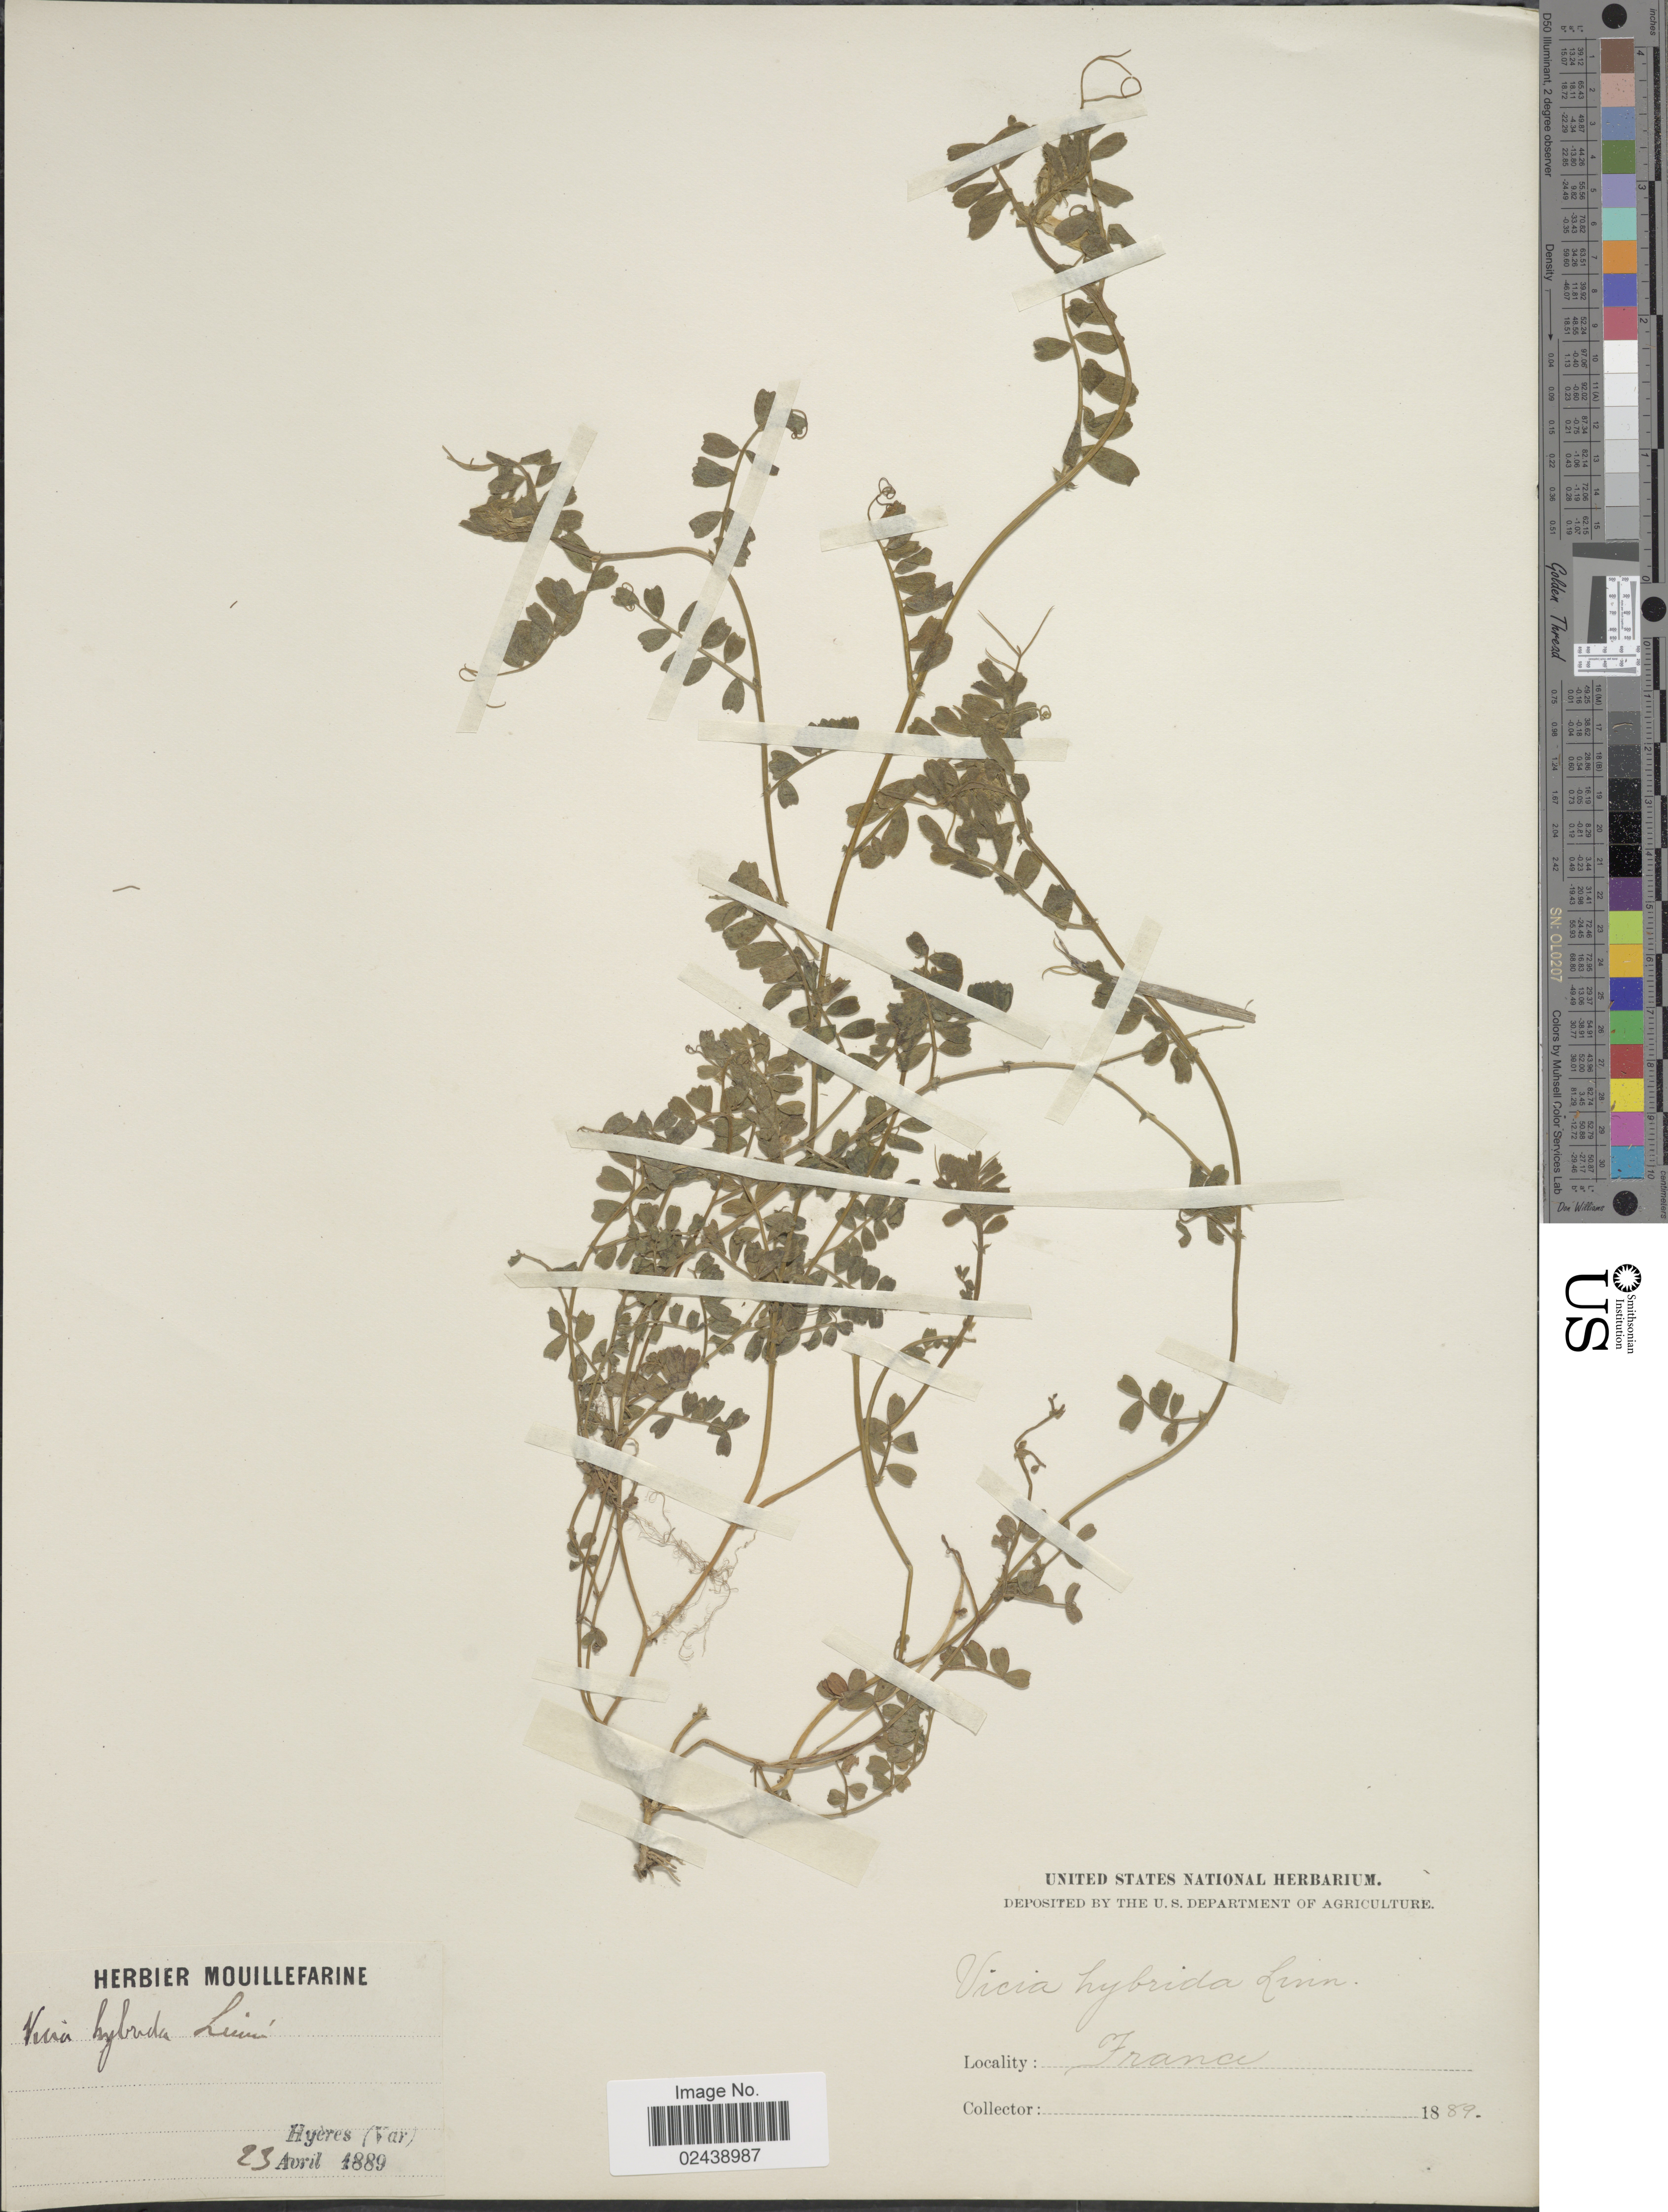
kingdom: Plantae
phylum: Tracheophyta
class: Magnoliopsida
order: Fabales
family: Fabaceae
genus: Vicia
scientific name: Vicia hybrida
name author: L.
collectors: ex herb. Mouillefarine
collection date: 1889-04-23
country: France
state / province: Provence-Alpes-Côte d'Azur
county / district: Var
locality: Hyeers (Var)